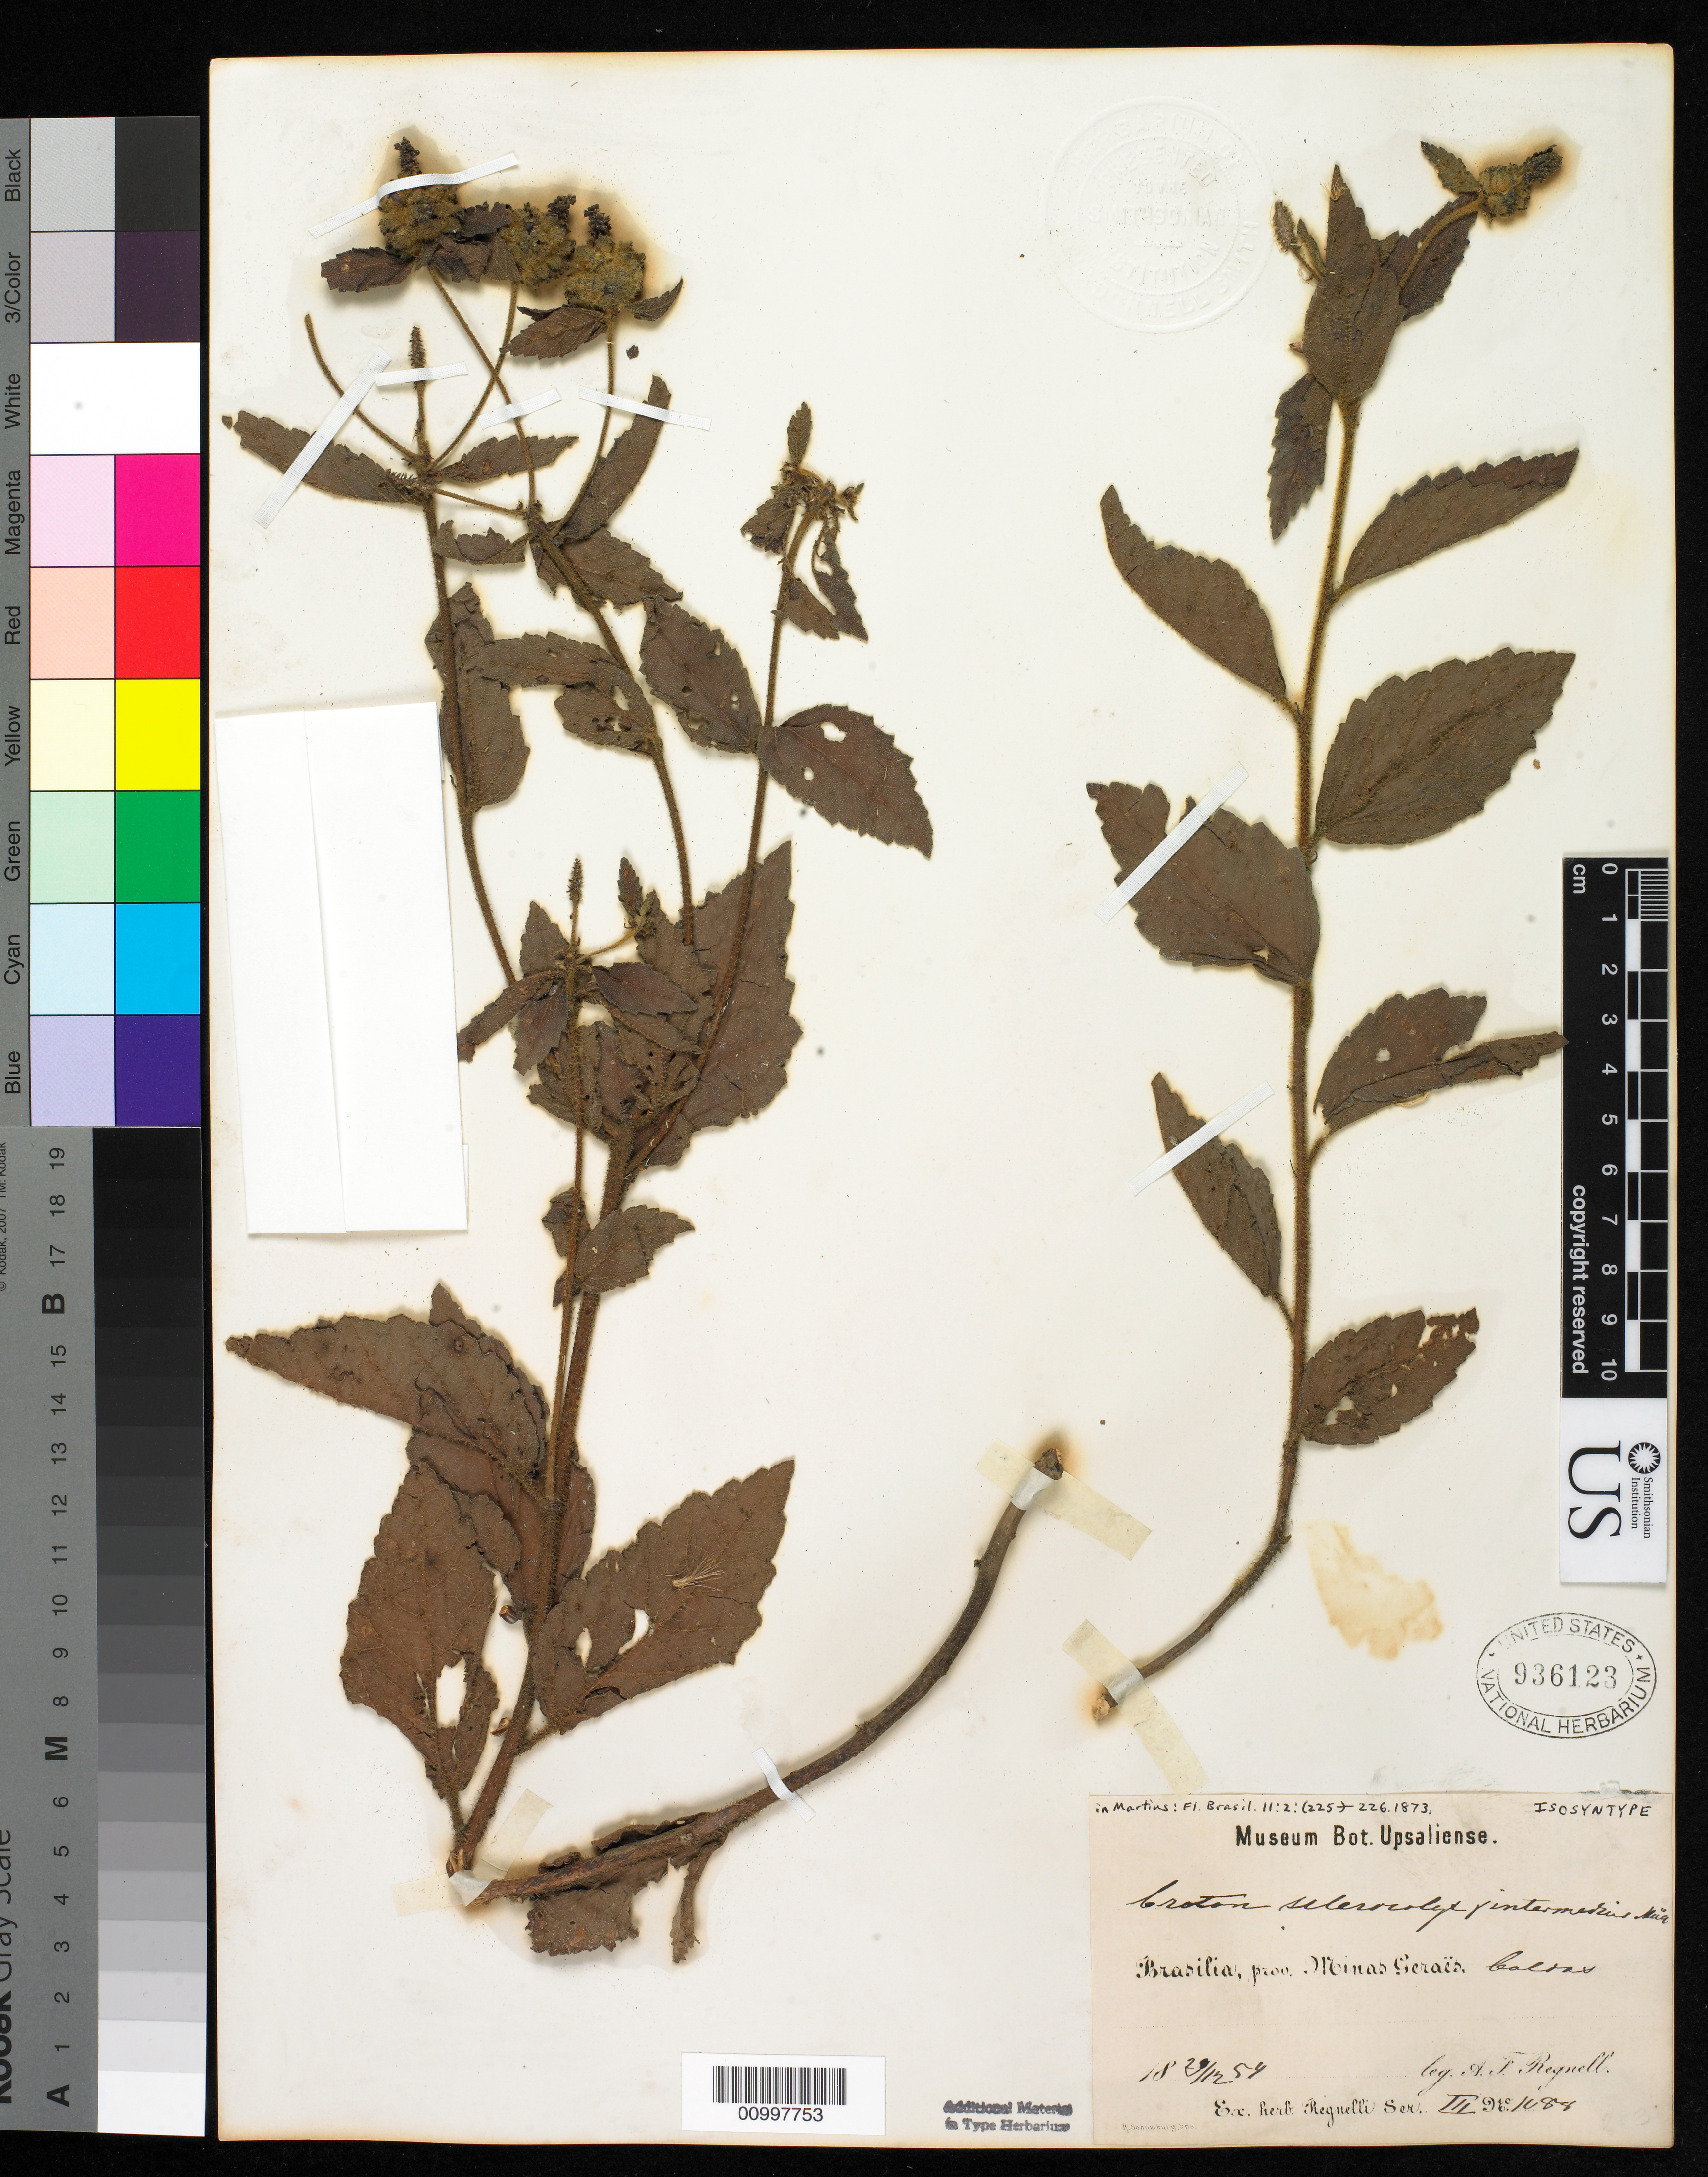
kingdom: Plantae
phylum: Tracheophyta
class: Magnoliopsida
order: Malpighiales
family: Euphorbiaceae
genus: Croton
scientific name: Croton sclerocalyx var. intermedius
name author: Müll. Arg. in Mart.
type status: Isosyntype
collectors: A. F. Regnell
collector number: III 1088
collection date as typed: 29 Dec 1854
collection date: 1854-12-29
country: Brazil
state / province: Minas Gerais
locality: Brasilia, Prov. Minas Geraes, Caldas.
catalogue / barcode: US 936123